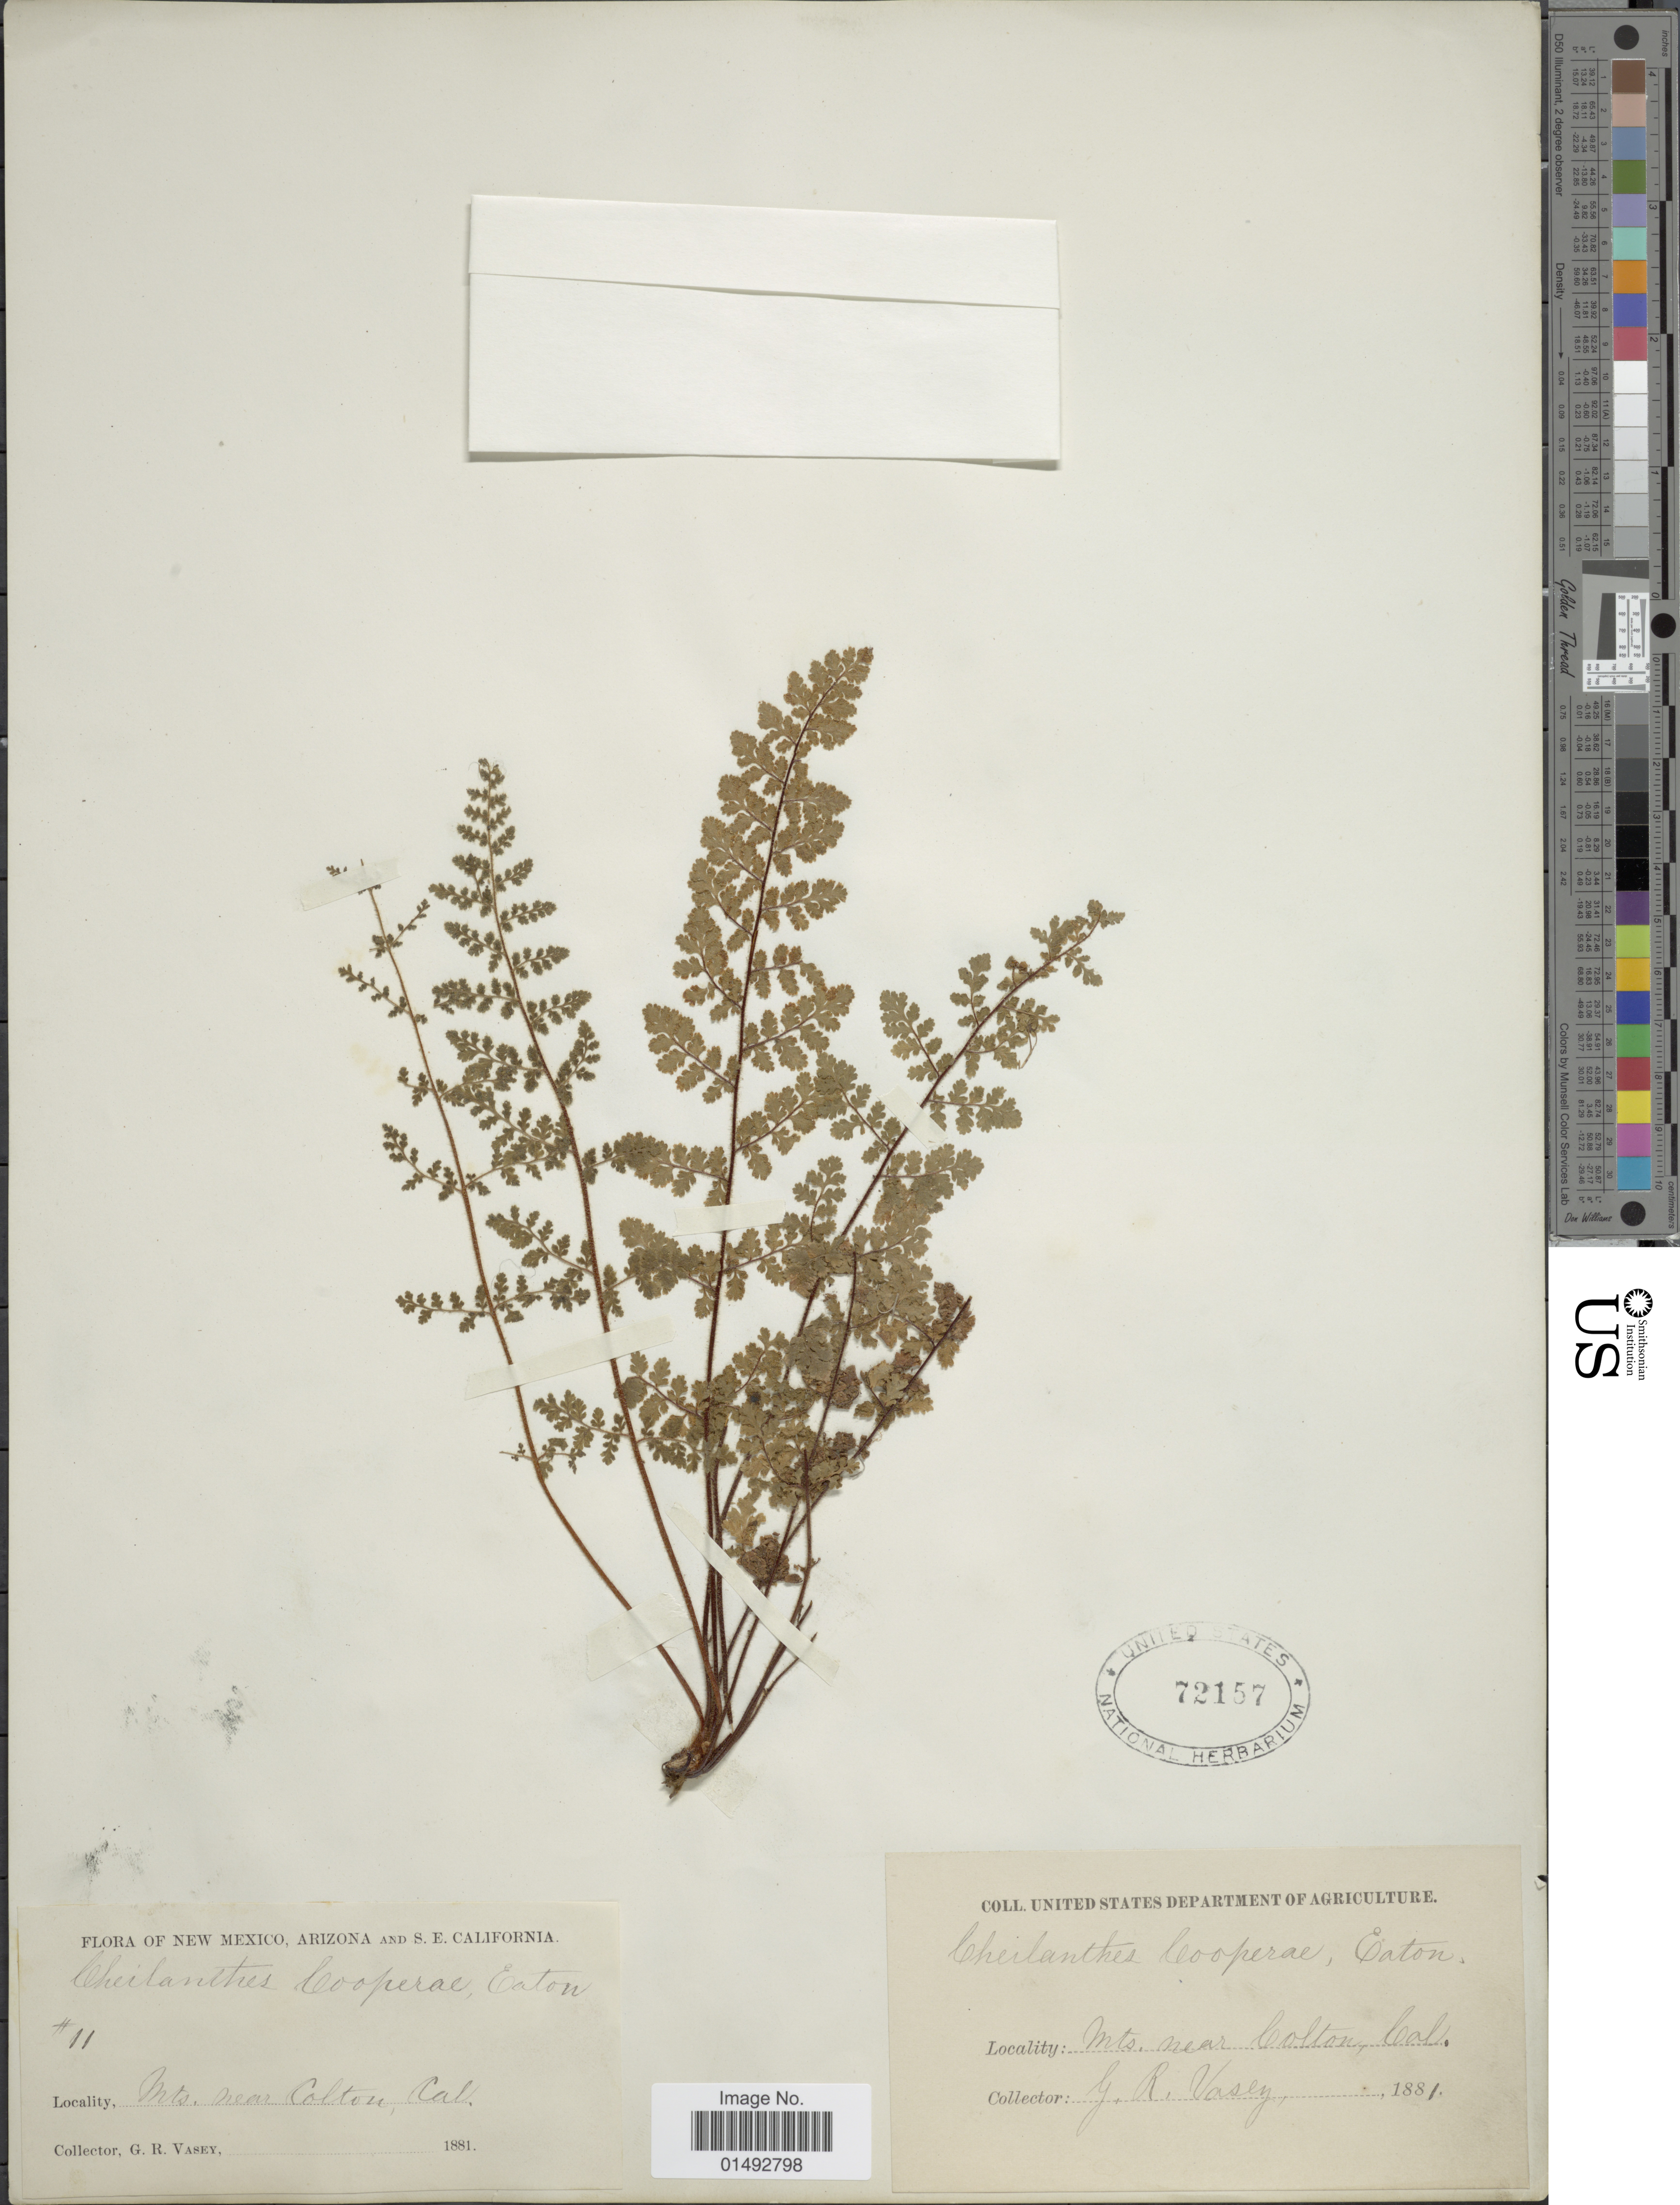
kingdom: Plantae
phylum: Tracheophyta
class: Polypodiopsida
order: Polypodiales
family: Pteridaceae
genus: Myriopteris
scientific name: Myriopteris cooperae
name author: (D.C. Eaton) Grusz & Windham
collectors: G. R. Vasey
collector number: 11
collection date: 1881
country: United States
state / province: California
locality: Mts. near Colton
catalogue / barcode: US 72157